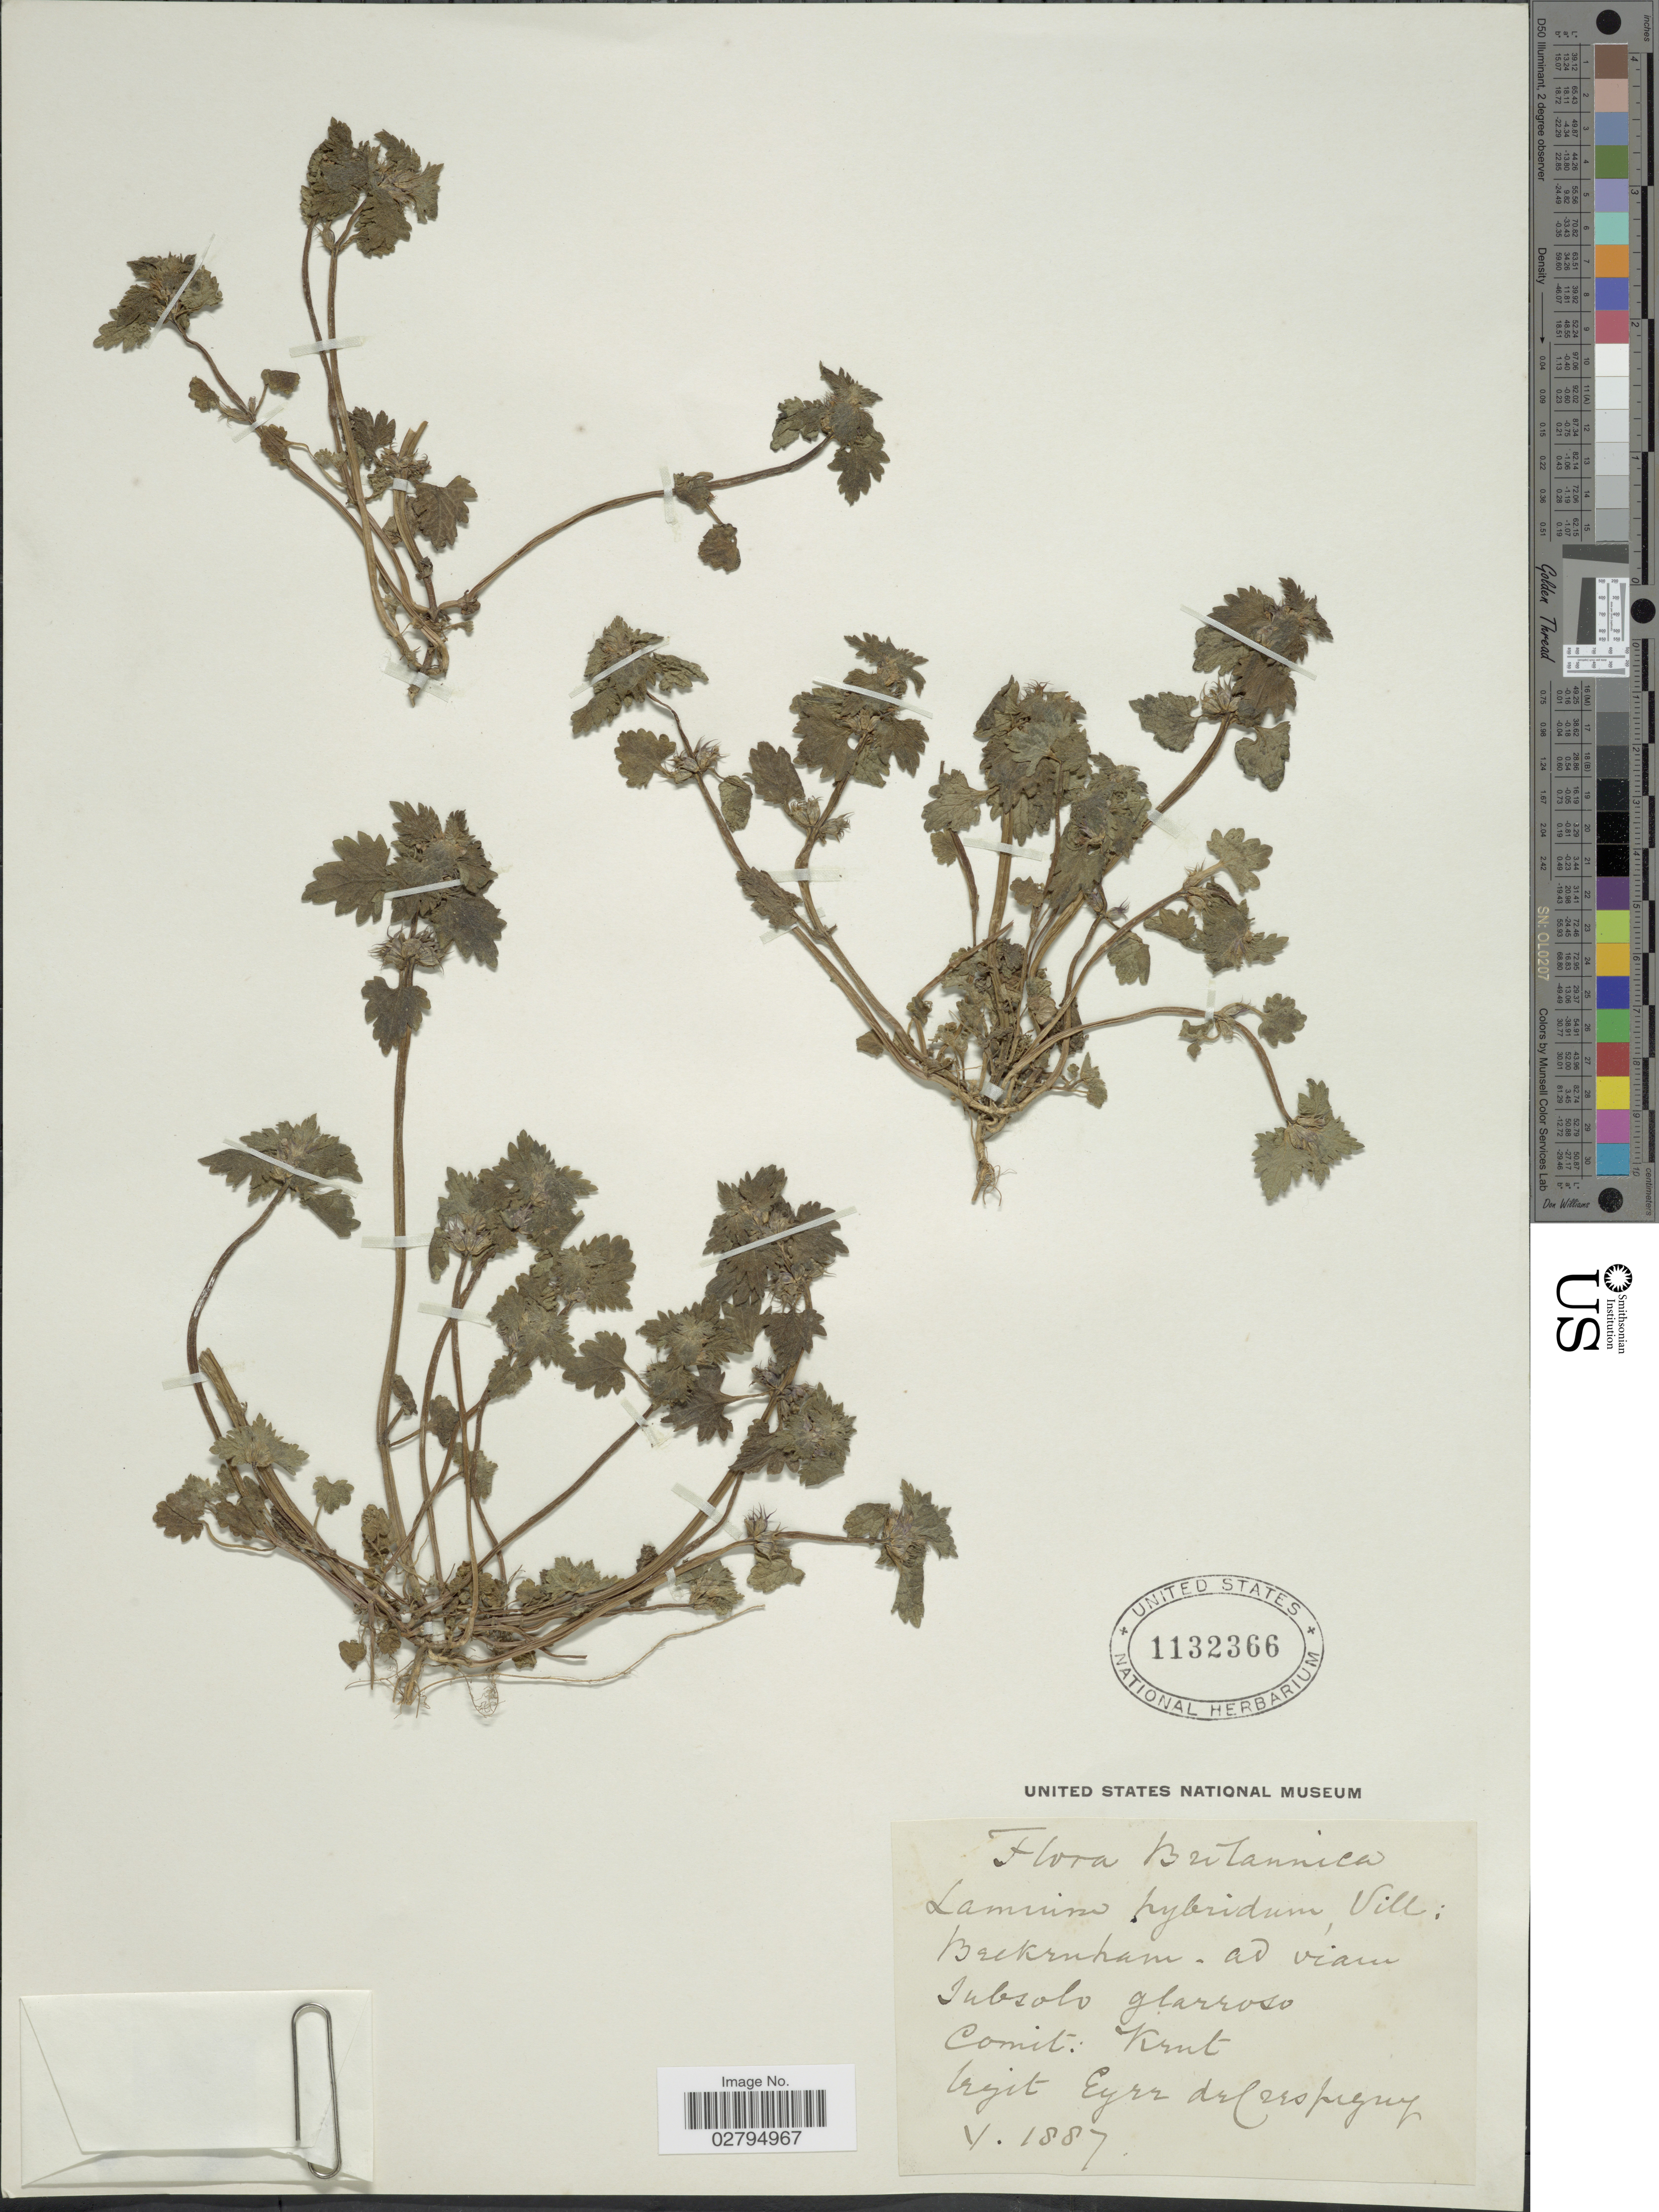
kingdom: Plantae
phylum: Tracheophyta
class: Magnoliopsida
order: Lamiales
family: Lamiaceae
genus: Lamium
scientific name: Lamium hybridum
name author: Vill.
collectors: E. de Crespigny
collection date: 1887-05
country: United Kingdom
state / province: England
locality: Britannica. Beckenham, ad viam Inbsolo glarroso.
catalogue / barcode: US 1132366